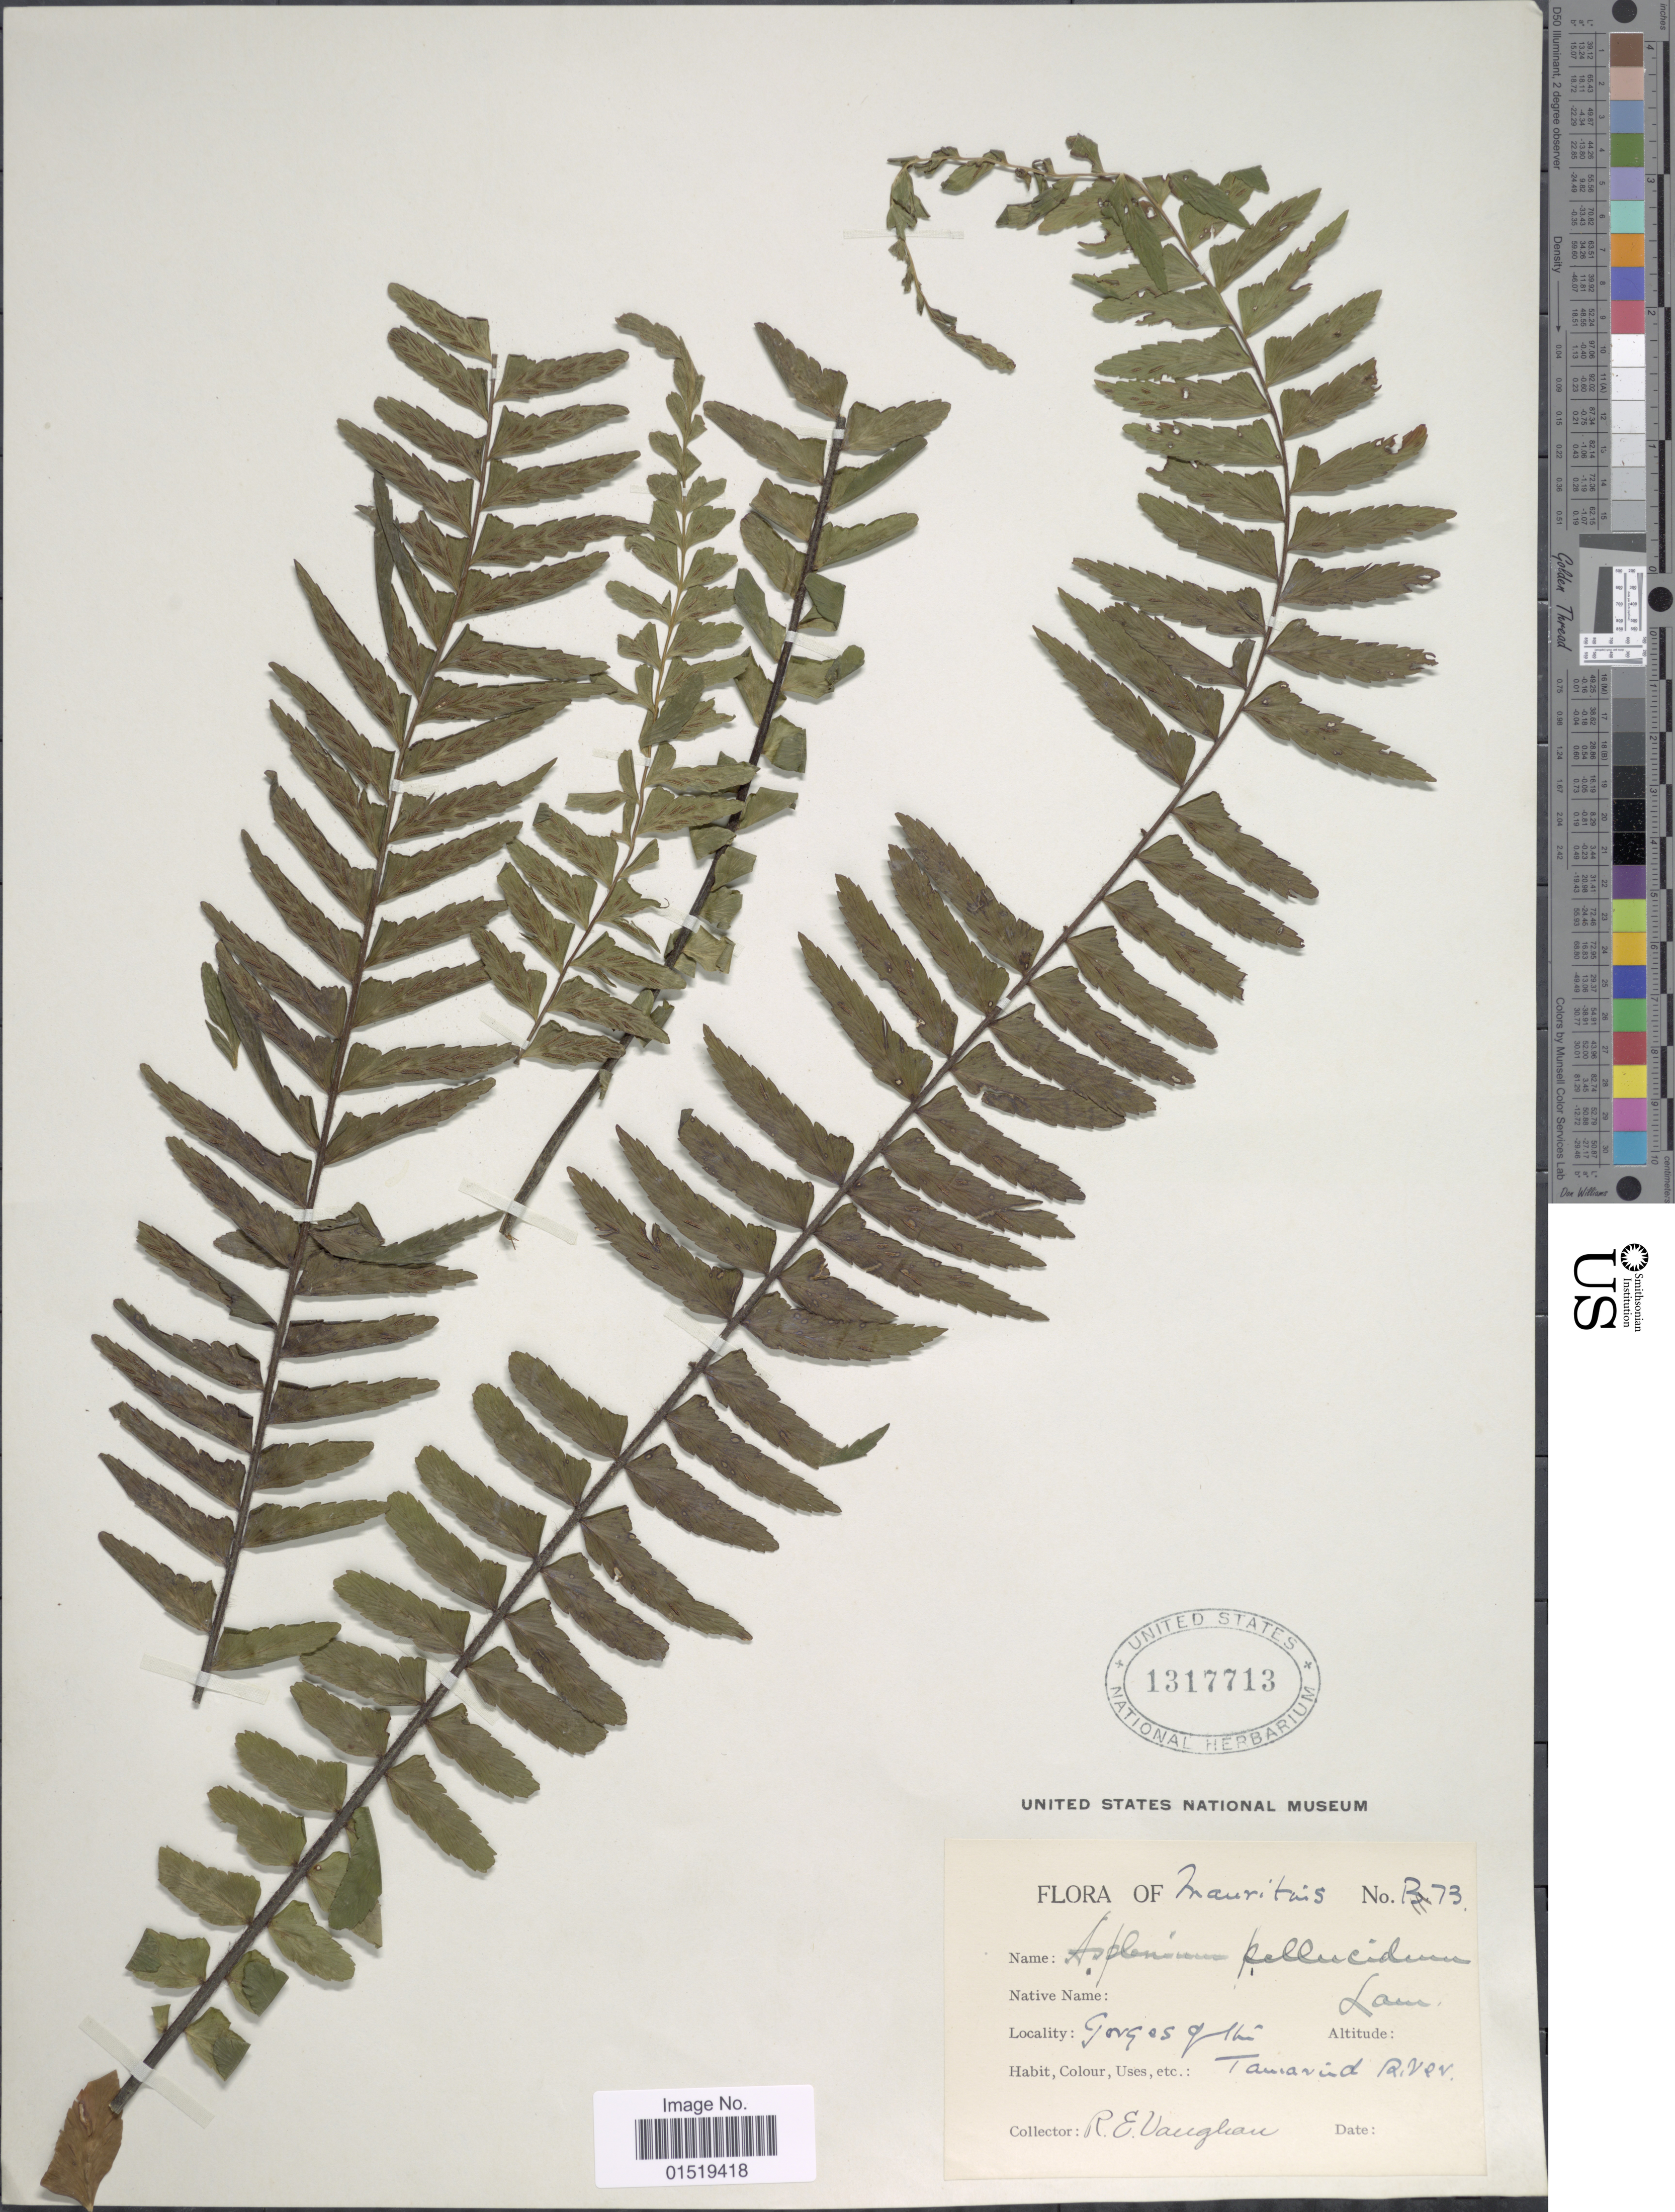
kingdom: Plantae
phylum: Tracheophyta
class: Polypodiopsida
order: Polypodiales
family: Aspleniaceae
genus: Asplenium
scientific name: Asplenium pellucidum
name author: Lam.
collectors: R. Vaughan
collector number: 73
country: Mauritius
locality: Gorges [illegible text].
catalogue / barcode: US 1317713